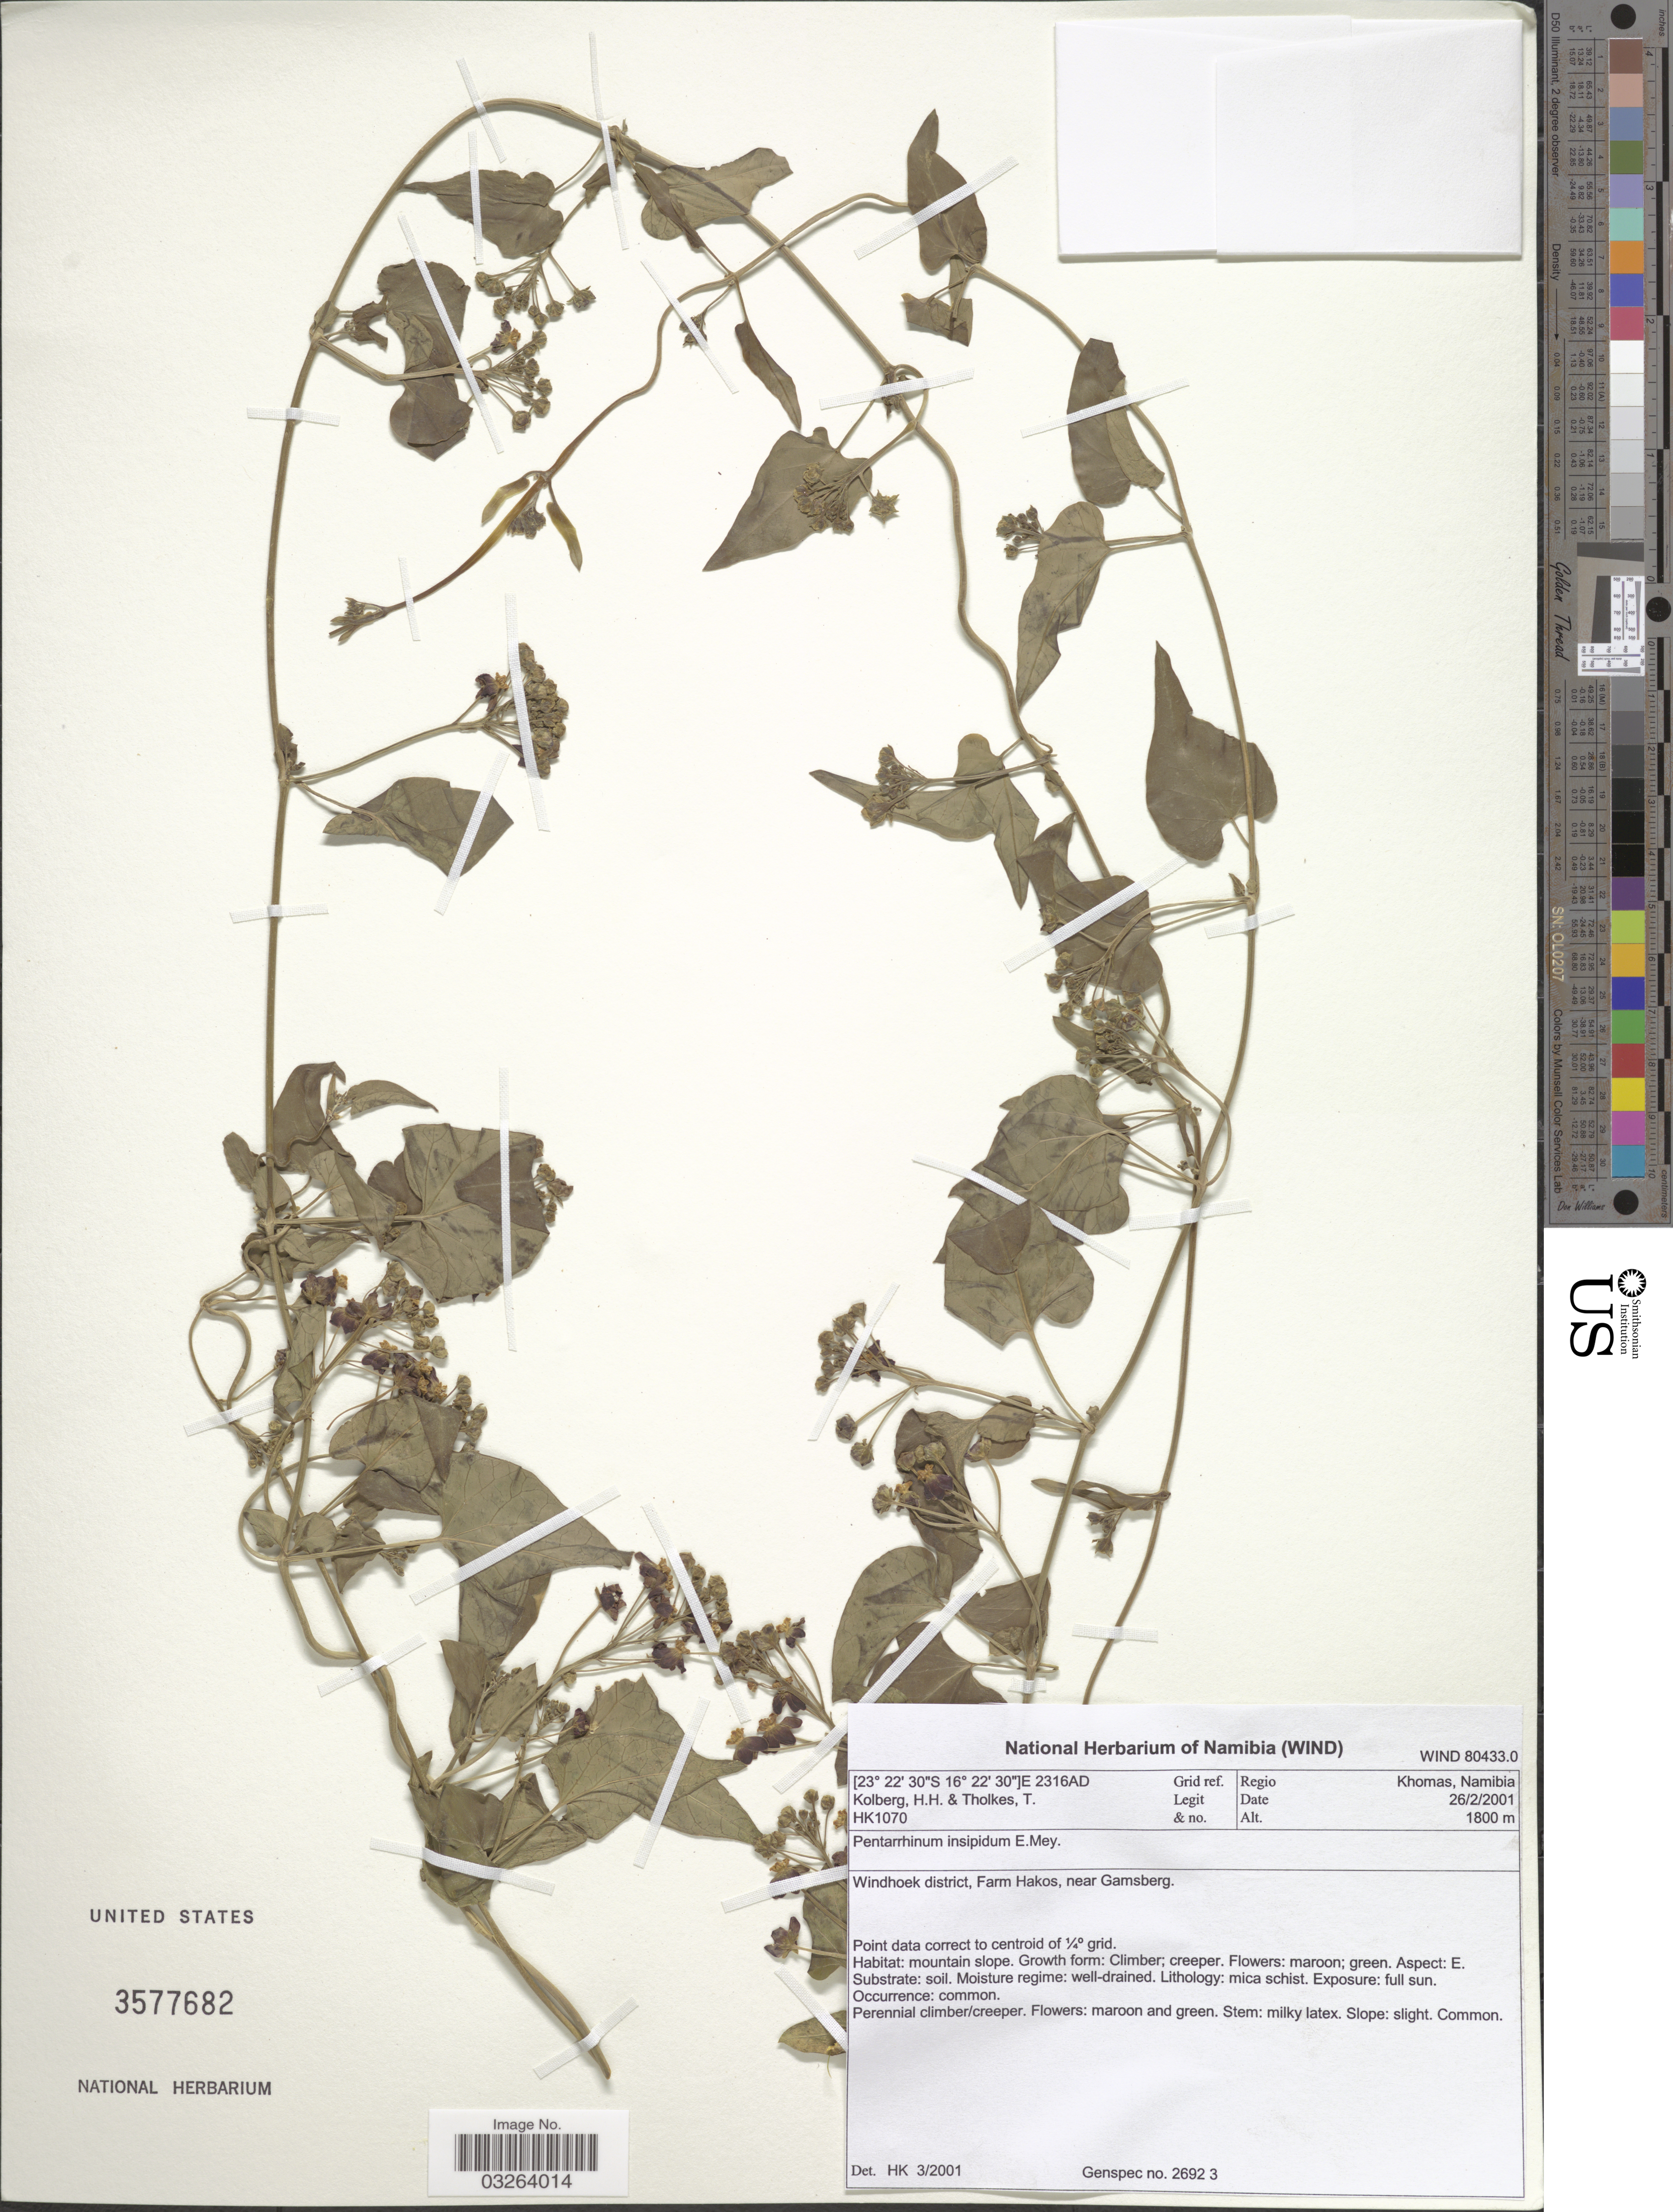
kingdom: Plantae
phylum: Tracheophyta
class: Magnoliopsida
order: Gentianales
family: Apocynaceae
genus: Pentarrhinum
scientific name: Pentarrhinum insipidum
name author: E. Mey.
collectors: H. H. Kolberg & T. Tholkes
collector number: HK1070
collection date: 2001-02-26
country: Namibia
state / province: Khomas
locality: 2316AD Grid ref. Regio Khomas, Namibia. Windhoek district, Farm Hakos, near Gamsberg.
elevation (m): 1800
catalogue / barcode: US 3577682